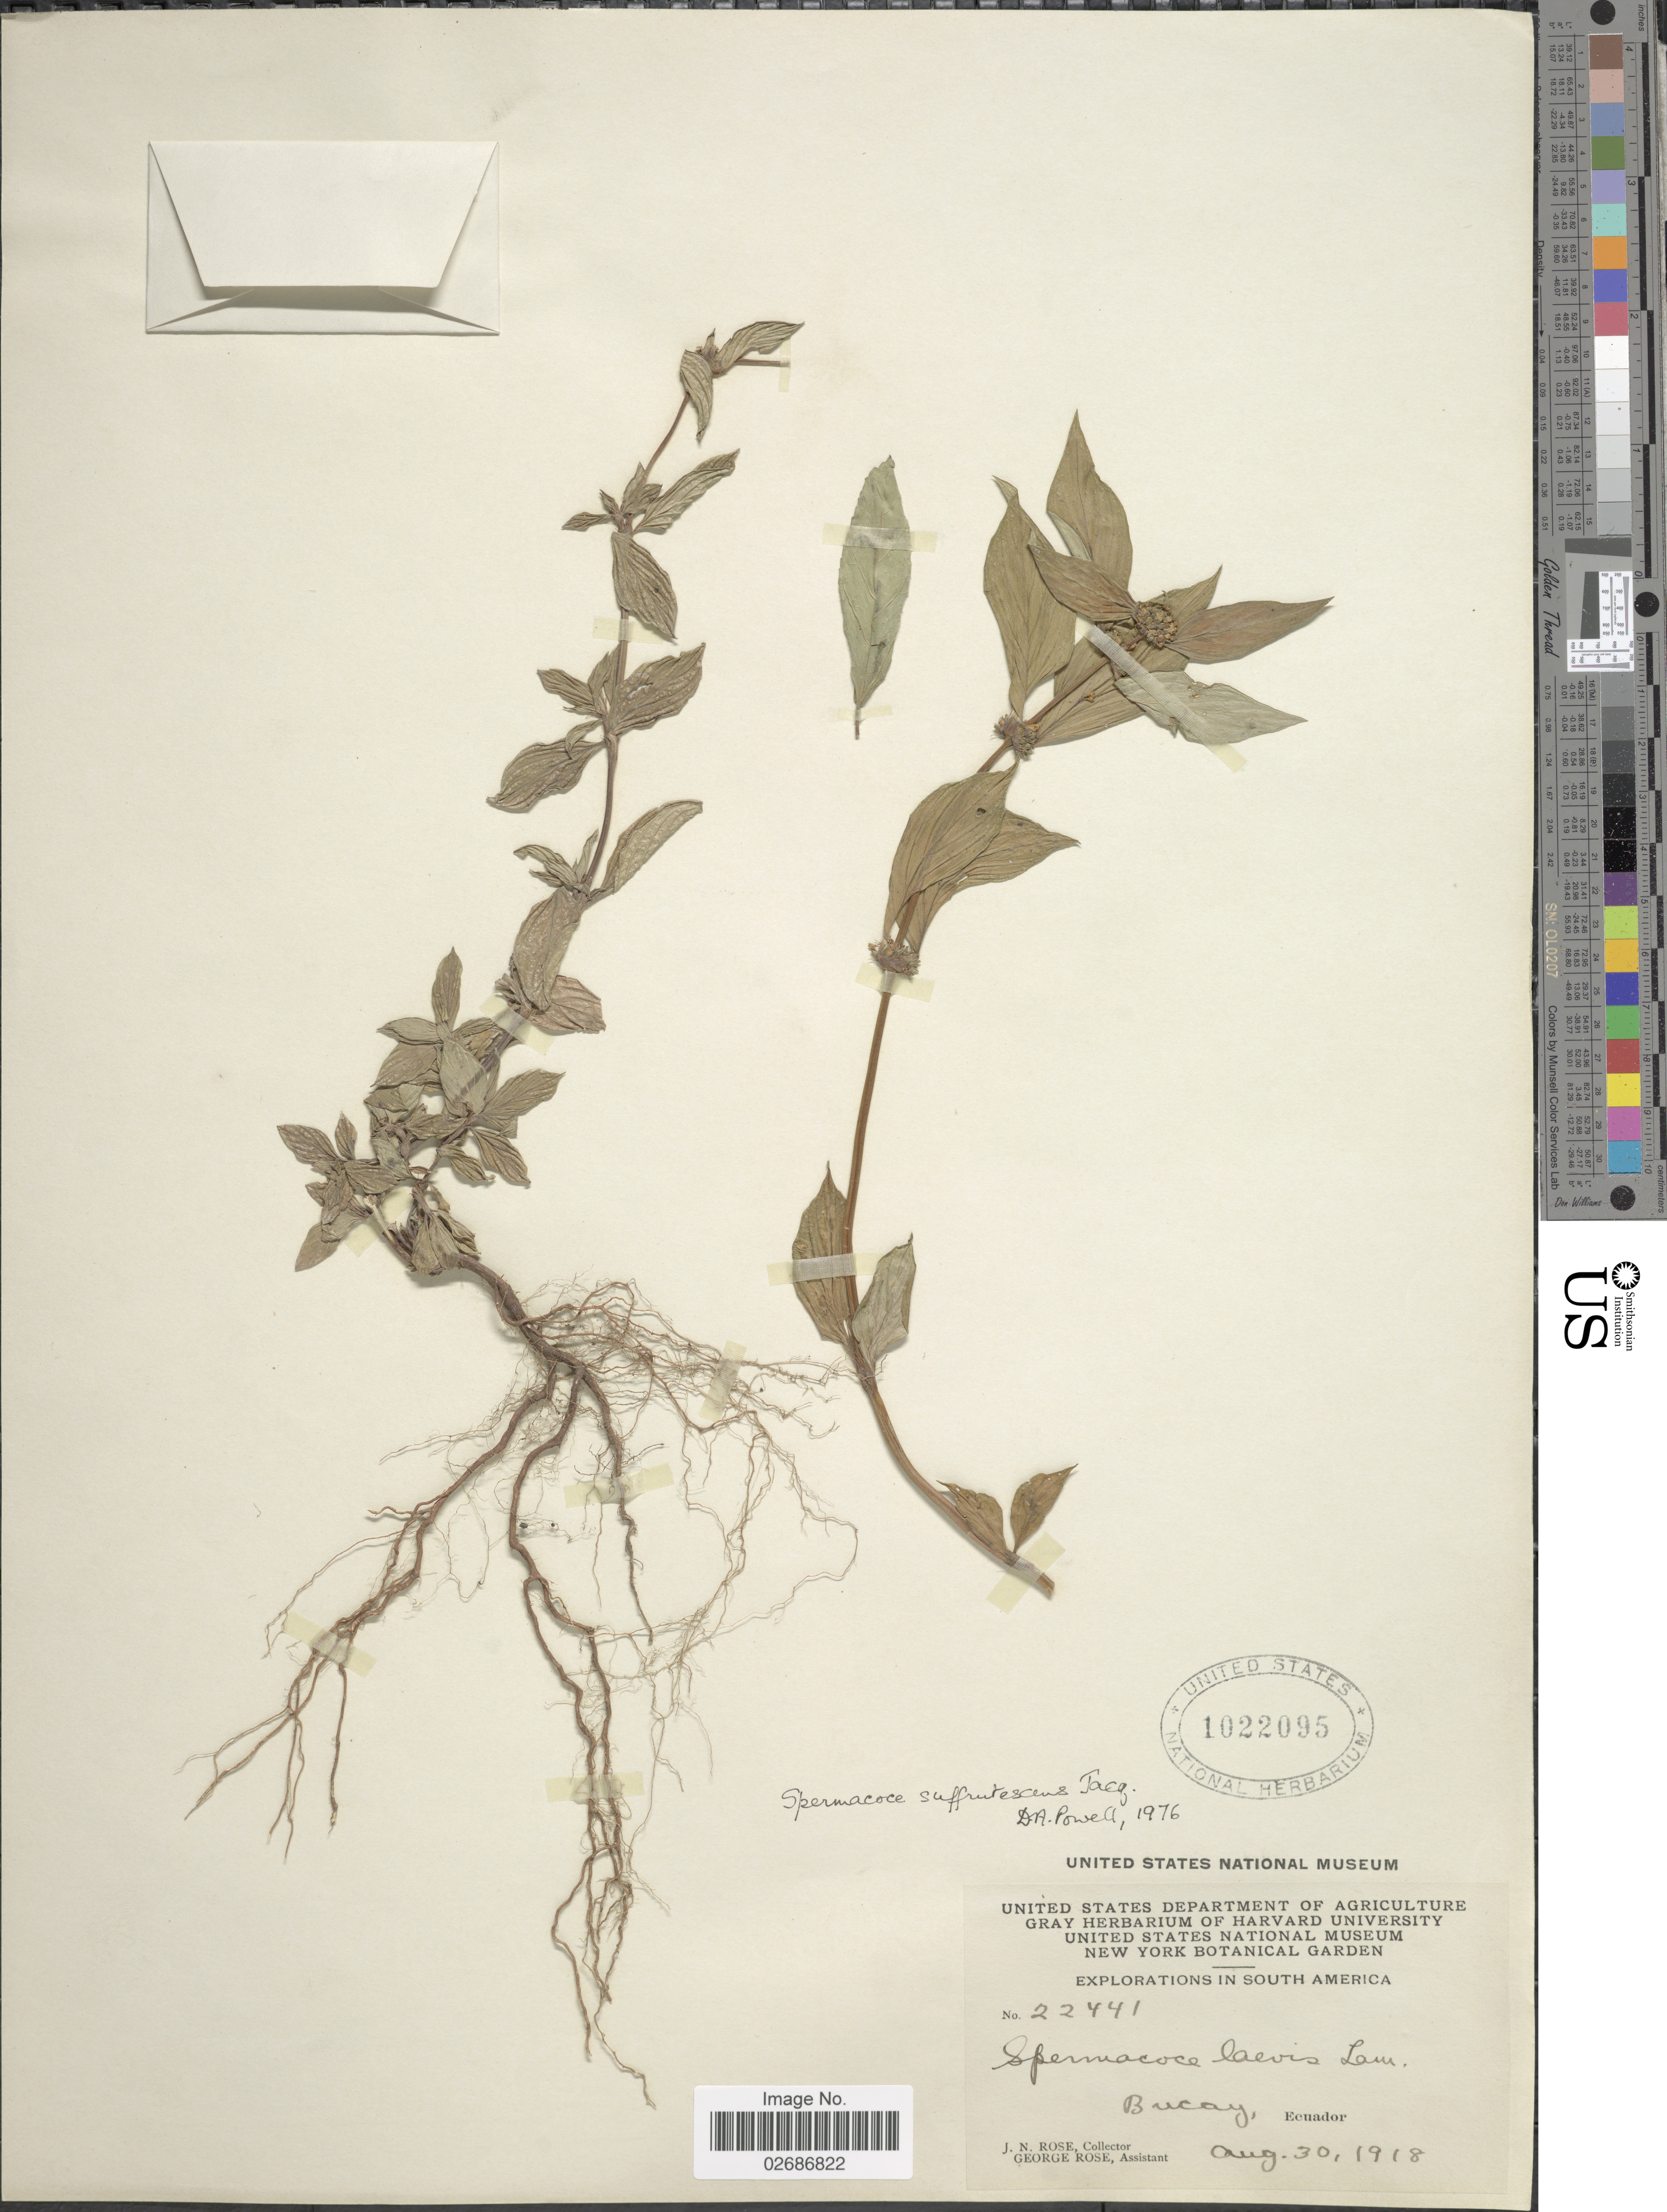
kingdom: Plantae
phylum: Tracheophyta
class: Magnoliopsida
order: Gentianales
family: Rubiaceae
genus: Borreria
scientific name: Borreria remota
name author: (Lam.) Bacigalupo & E.L. Cabral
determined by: Kirkbride, J. H., Jr.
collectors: J. N. Rose & G. Rose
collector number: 22441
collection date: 1918-08-30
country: Ecuador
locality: Bucay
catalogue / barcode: US 1022095